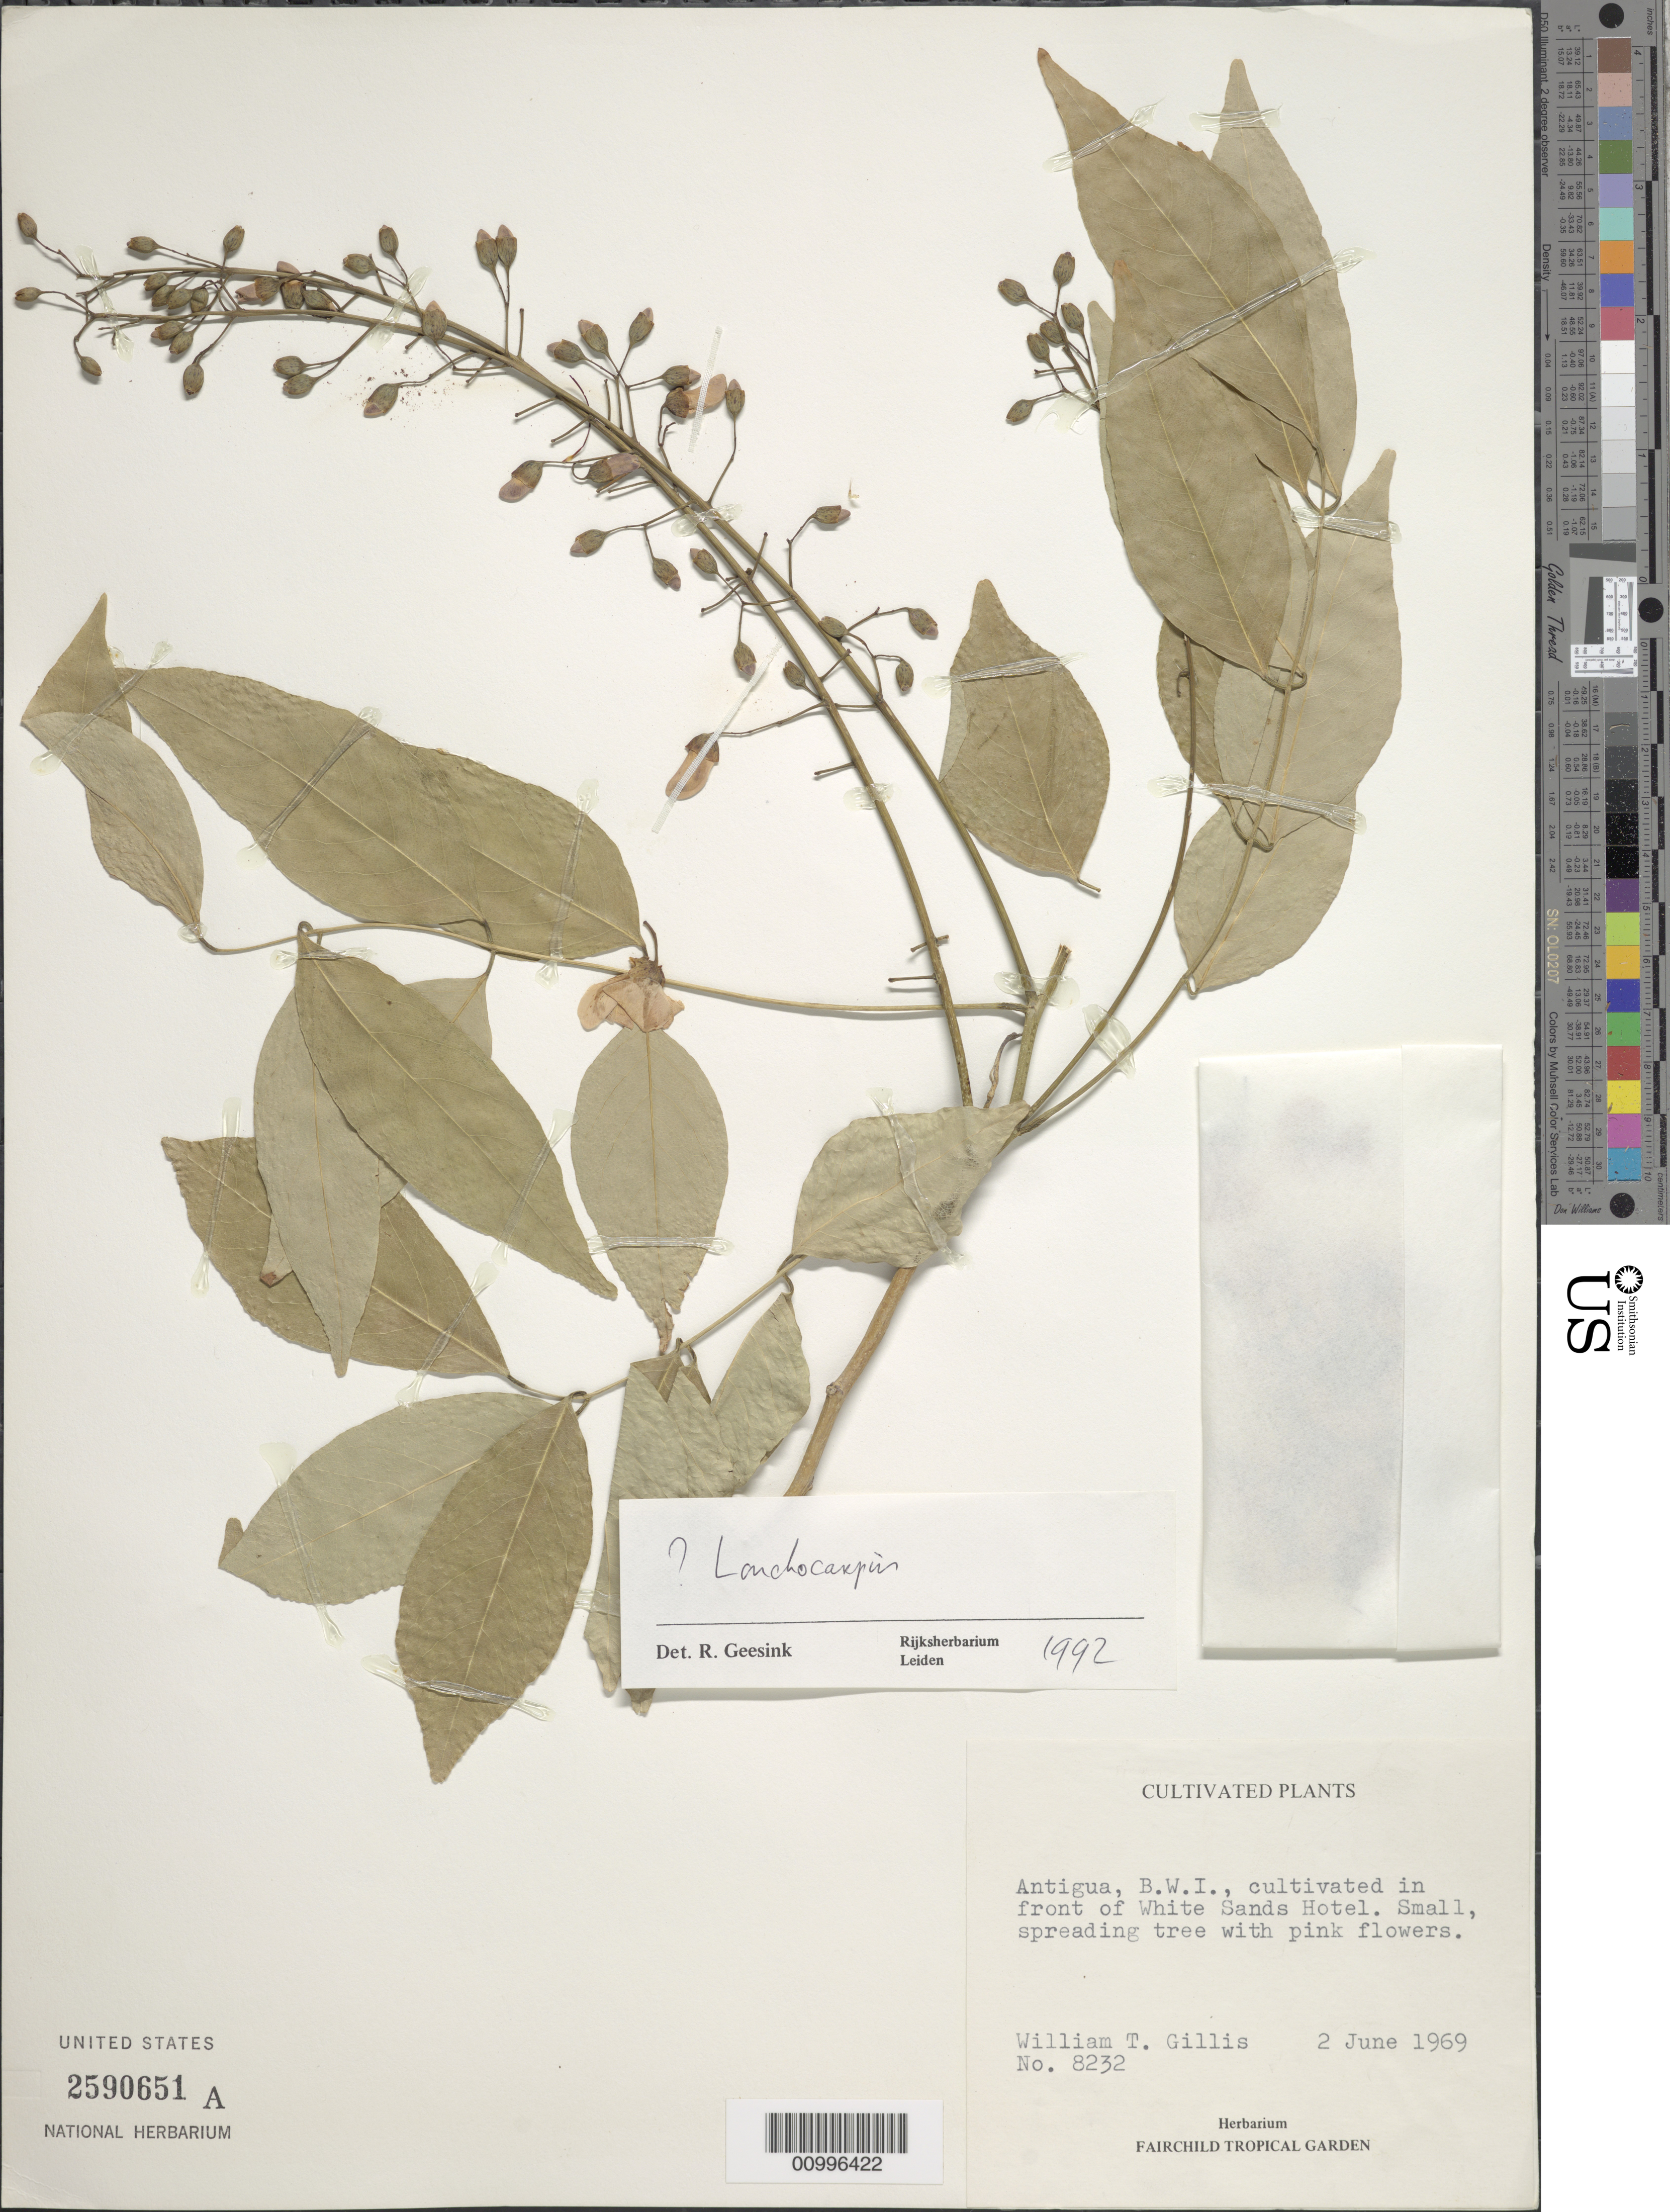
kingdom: Plantae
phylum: Tracheophyta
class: Magnoliopsida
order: Fabales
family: Fabaceae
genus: Lonchocarpus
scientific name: Lonchocarpus sp.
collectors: W. T. Gillis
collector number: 8232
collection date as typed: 02 Jun 1969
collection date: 1969-06-02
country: Antigua and Barbuda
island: Antigua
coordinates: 0 N, 0 E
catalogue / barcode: US 2590651A